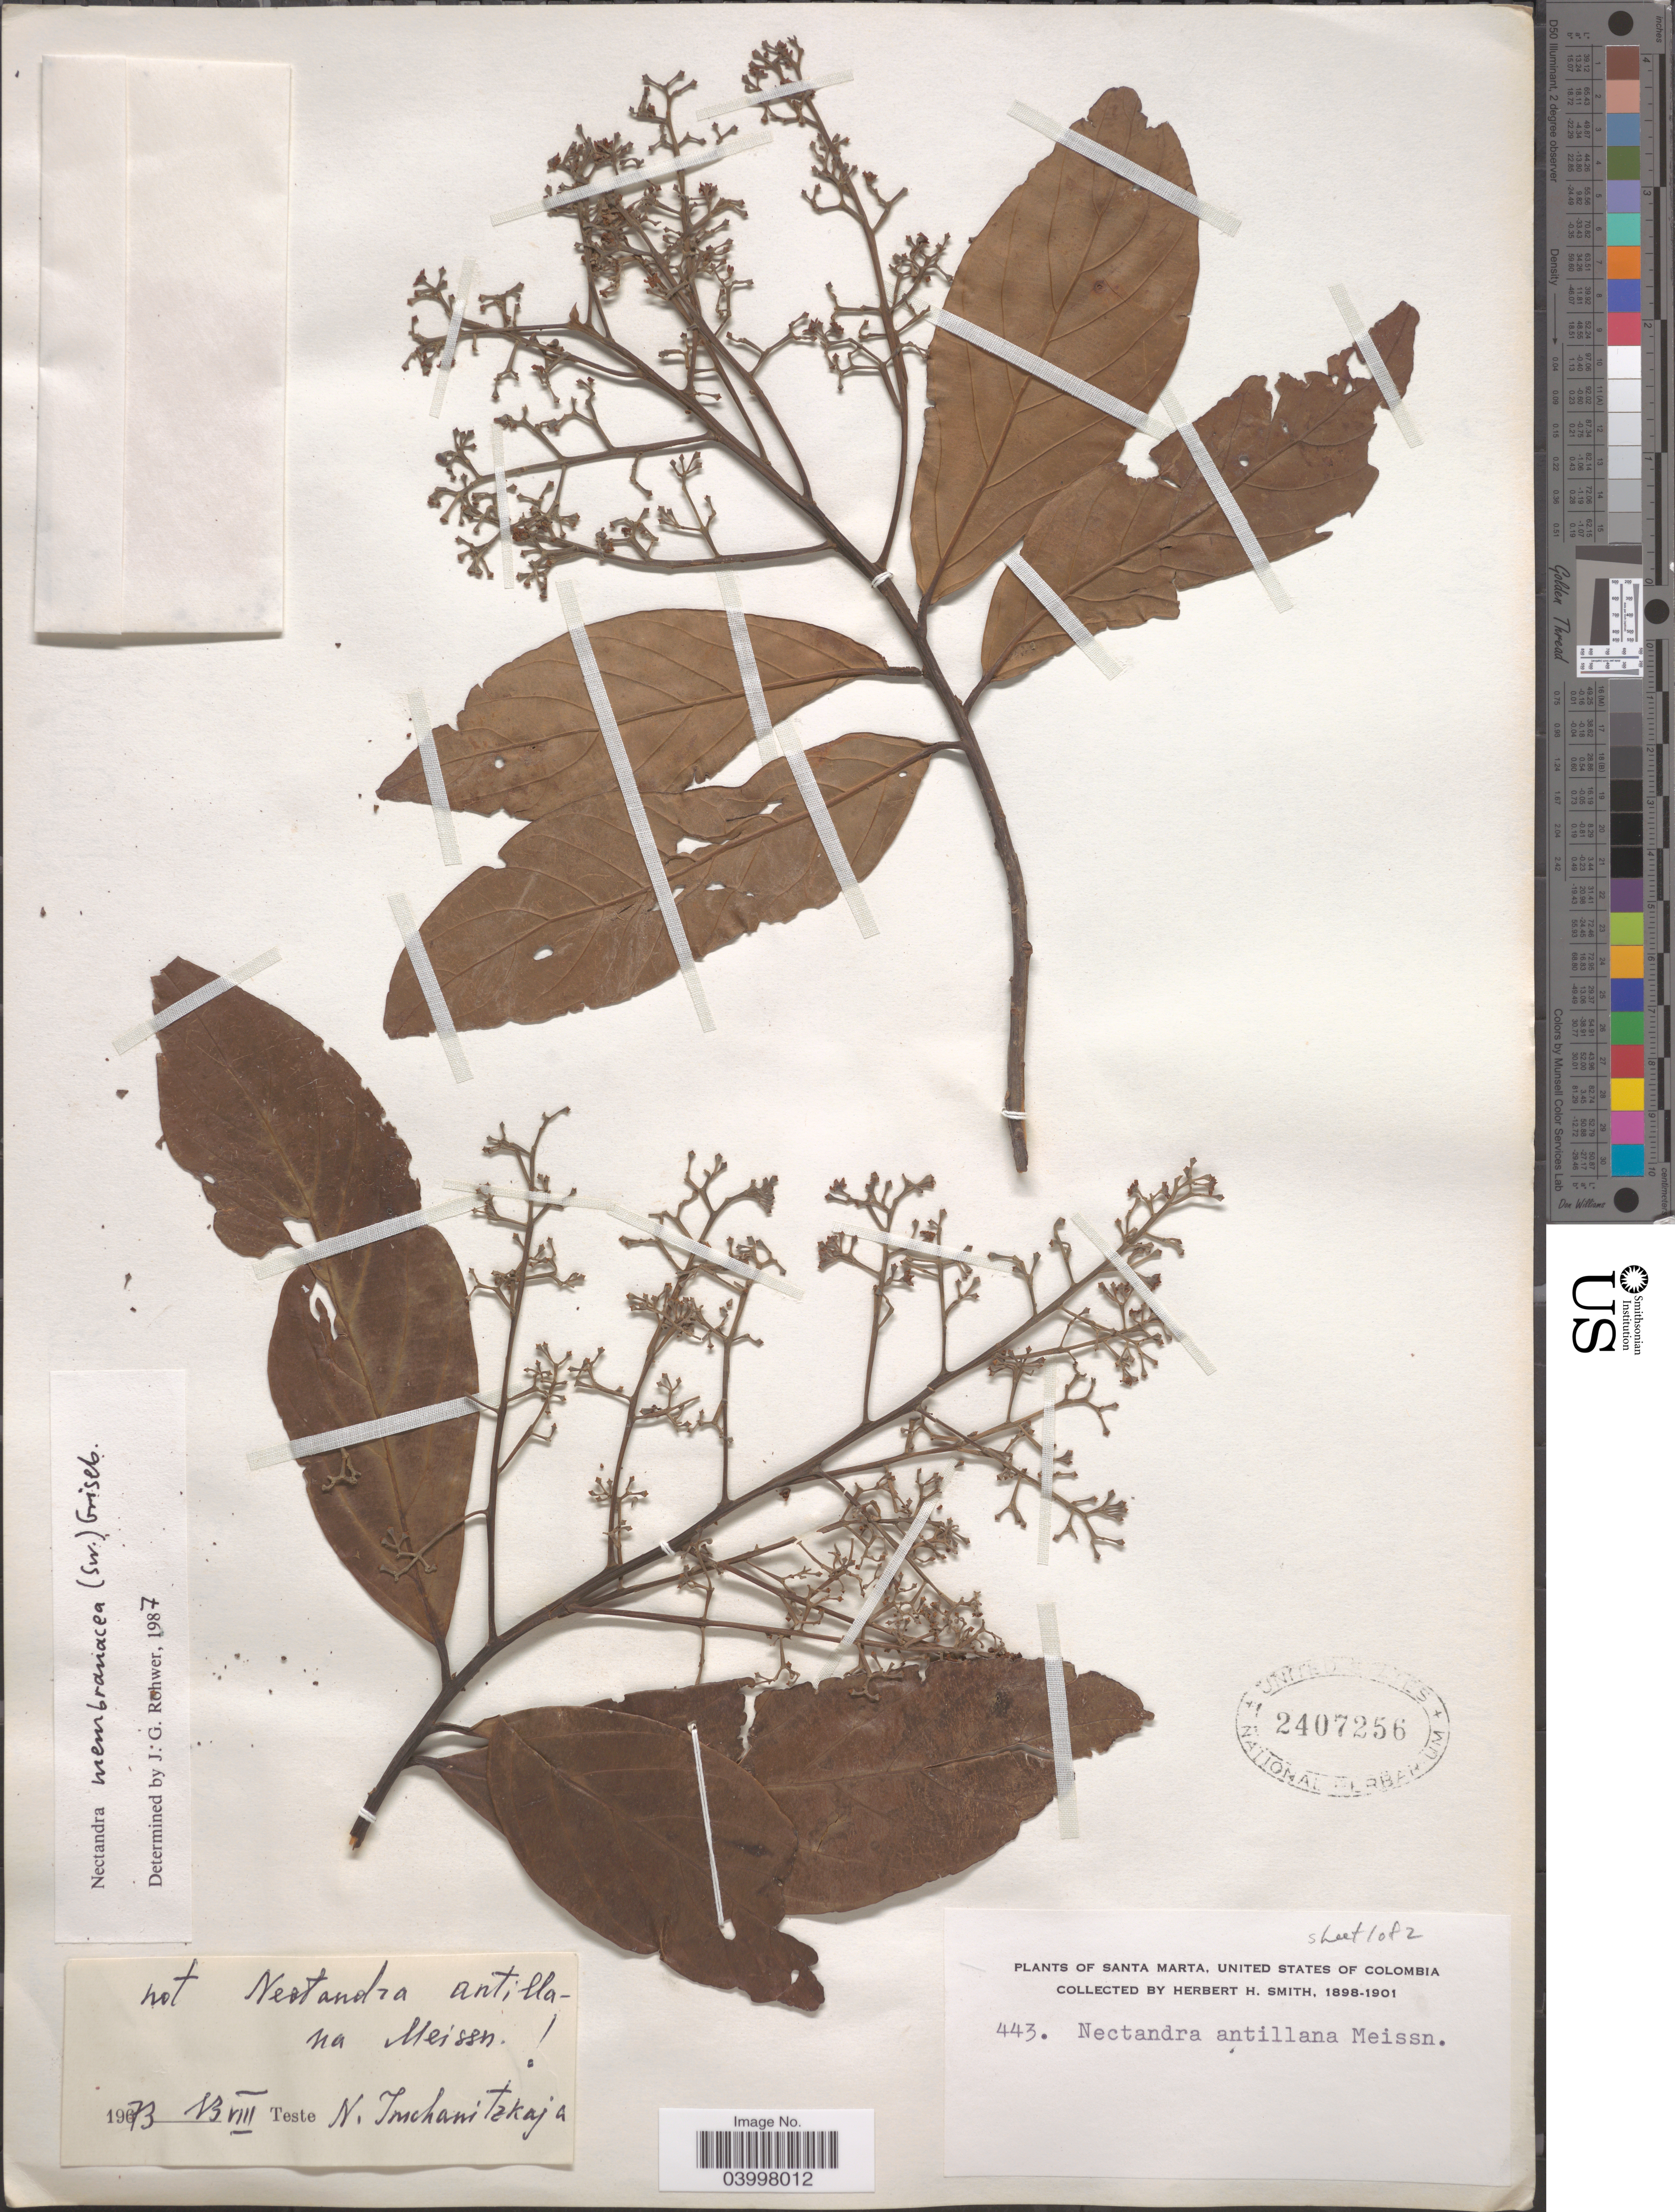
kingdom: Plantae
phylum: Tracheophyta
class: Magnoliopsida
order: Laurales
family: Lauraceae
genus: Nectandra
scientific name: Nectandra membranacea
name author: (Sw.) Griseb.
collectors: Herbert H. Smith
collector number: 443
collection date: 1898/1901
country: Colombia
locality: Santa Marta, United States of Colombia.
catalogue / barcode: US 2407256